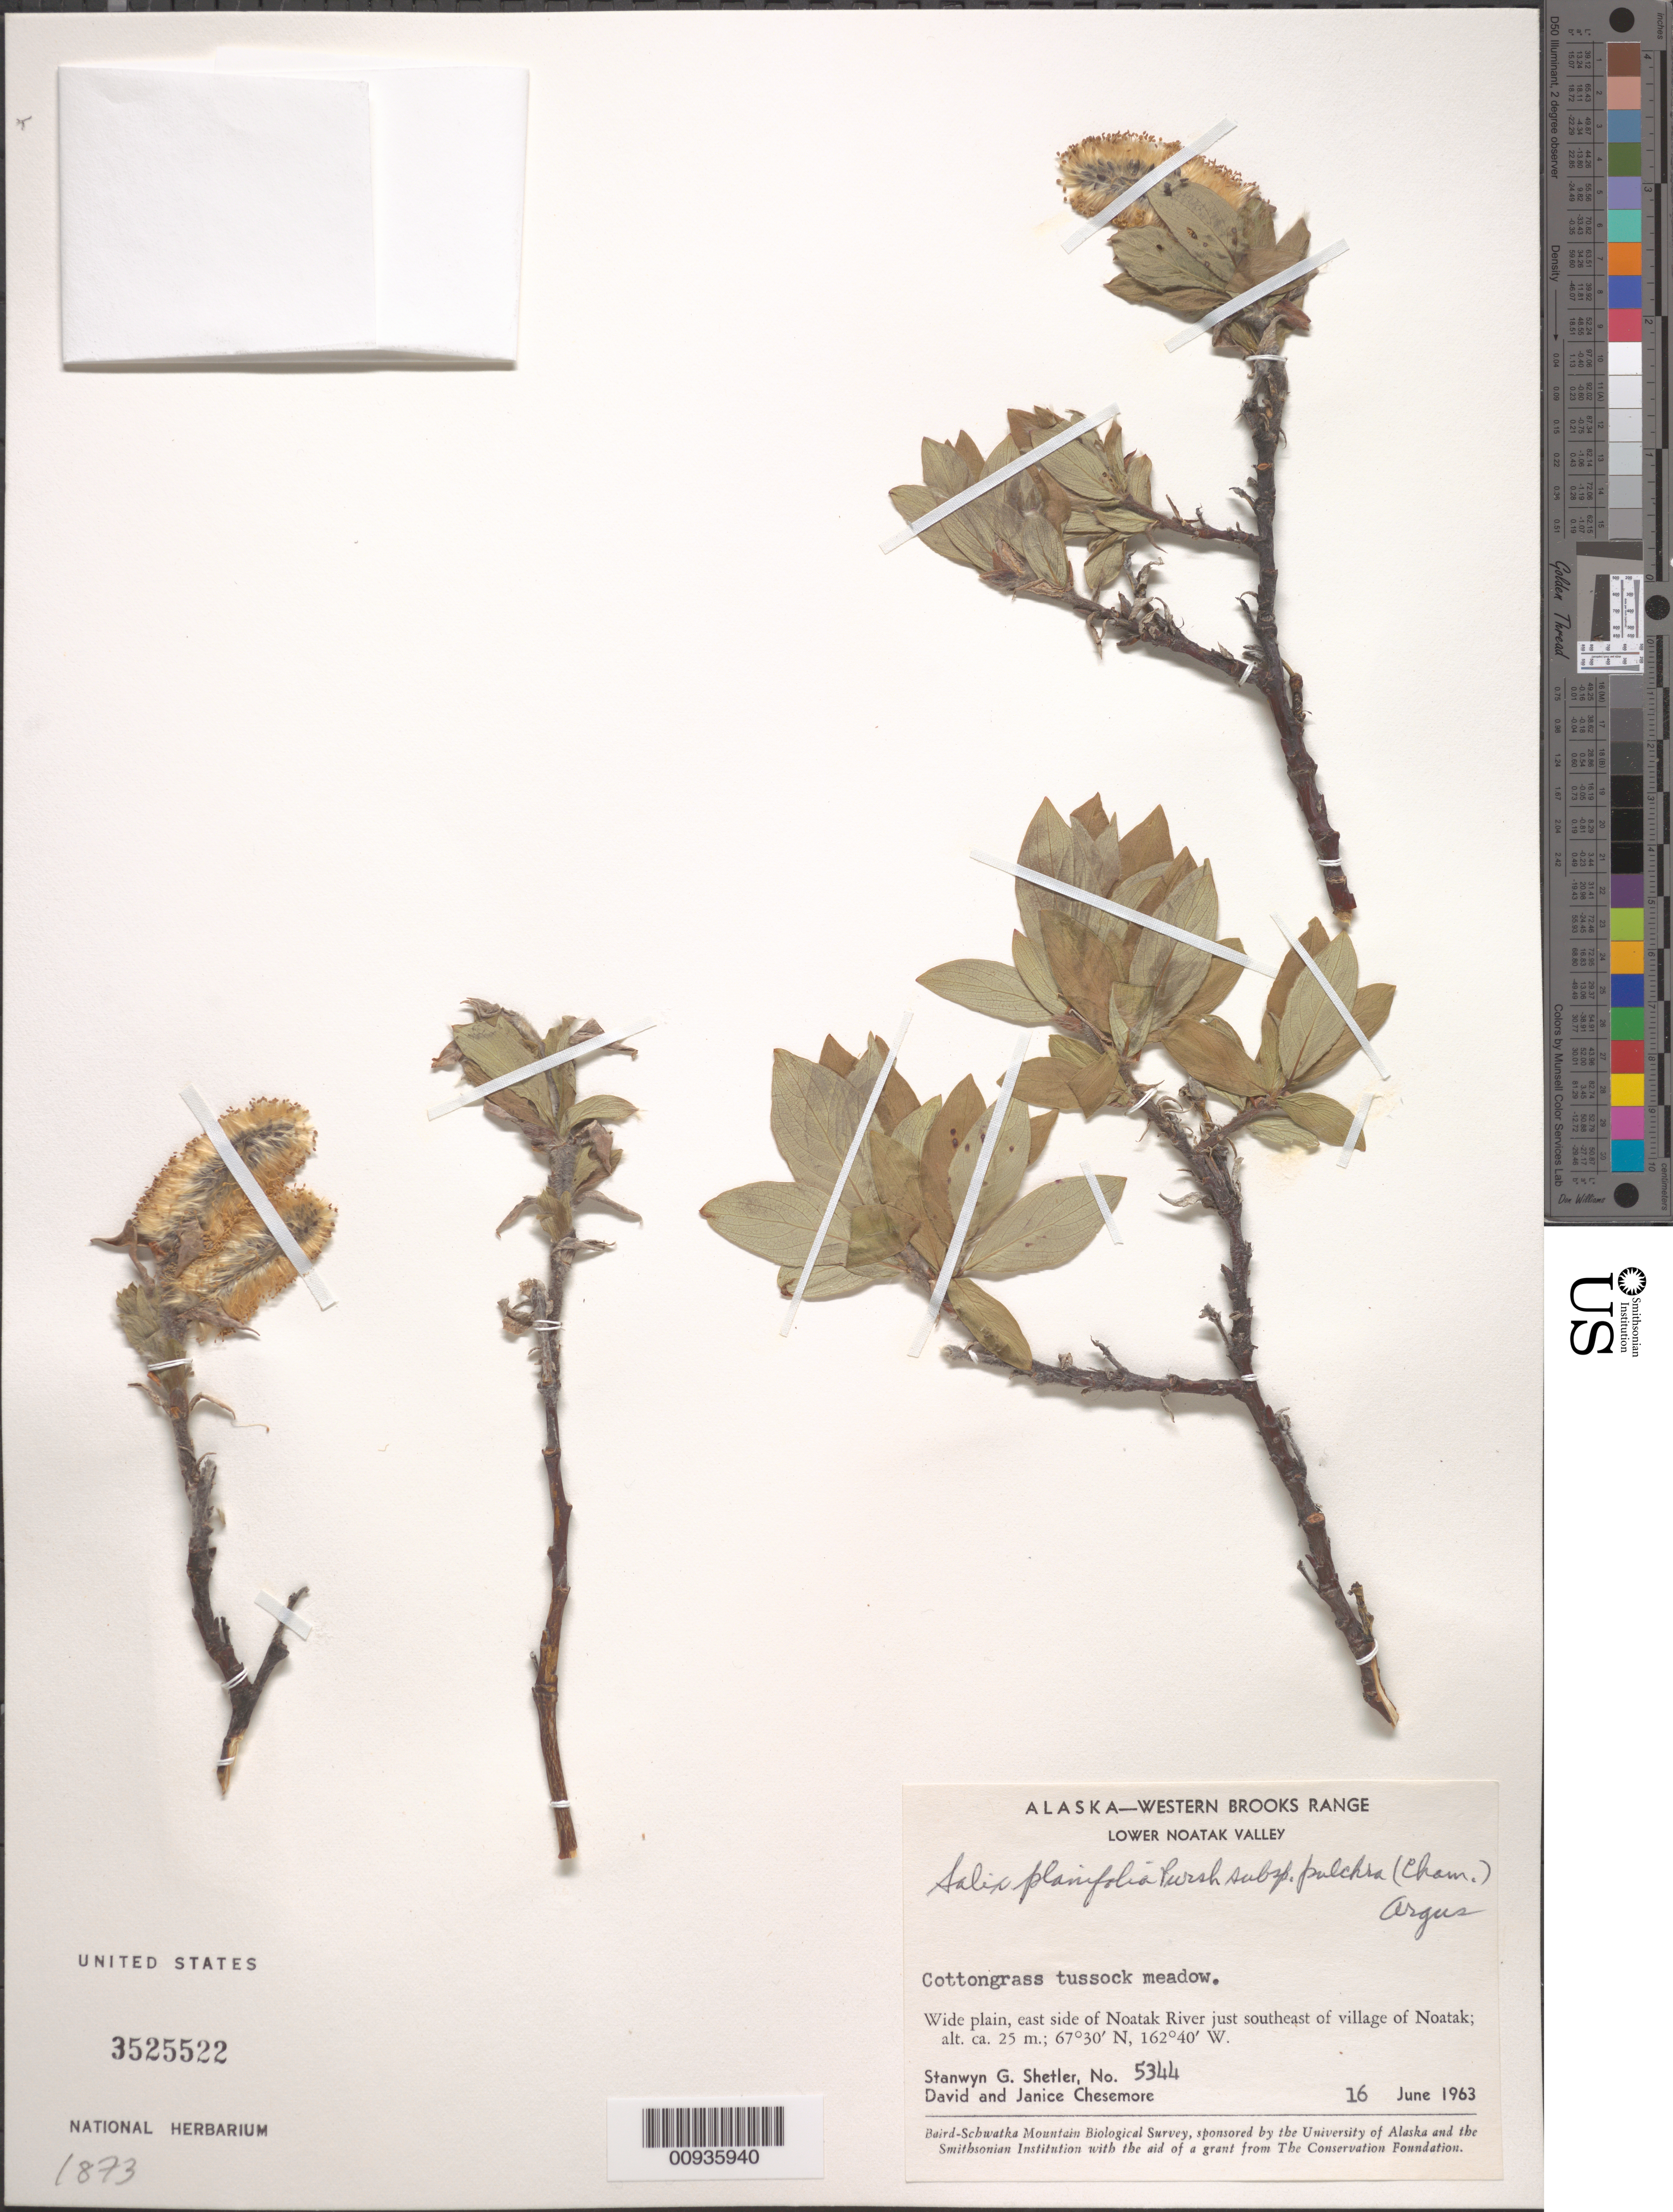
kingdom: Plantae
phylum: Tracheophyta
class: Magnoliopsida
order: Malpighiales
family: Salicaceae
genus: Salix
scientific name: Salix planifolia subsp. pulchra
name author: (Cham.) Argus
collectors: S. Shetler, D. Chesemore & J. Chesemore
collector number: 5344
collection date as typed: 16 Jun 1963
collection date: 1963-06-16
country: United States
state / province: Alaska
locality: East side of Noatak River just southeast of village of Noatak. Western Brooks Range, Lower Noatak Valley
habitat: Wide plain. Cottongrass tussock meadow.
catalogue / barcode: US 3525522